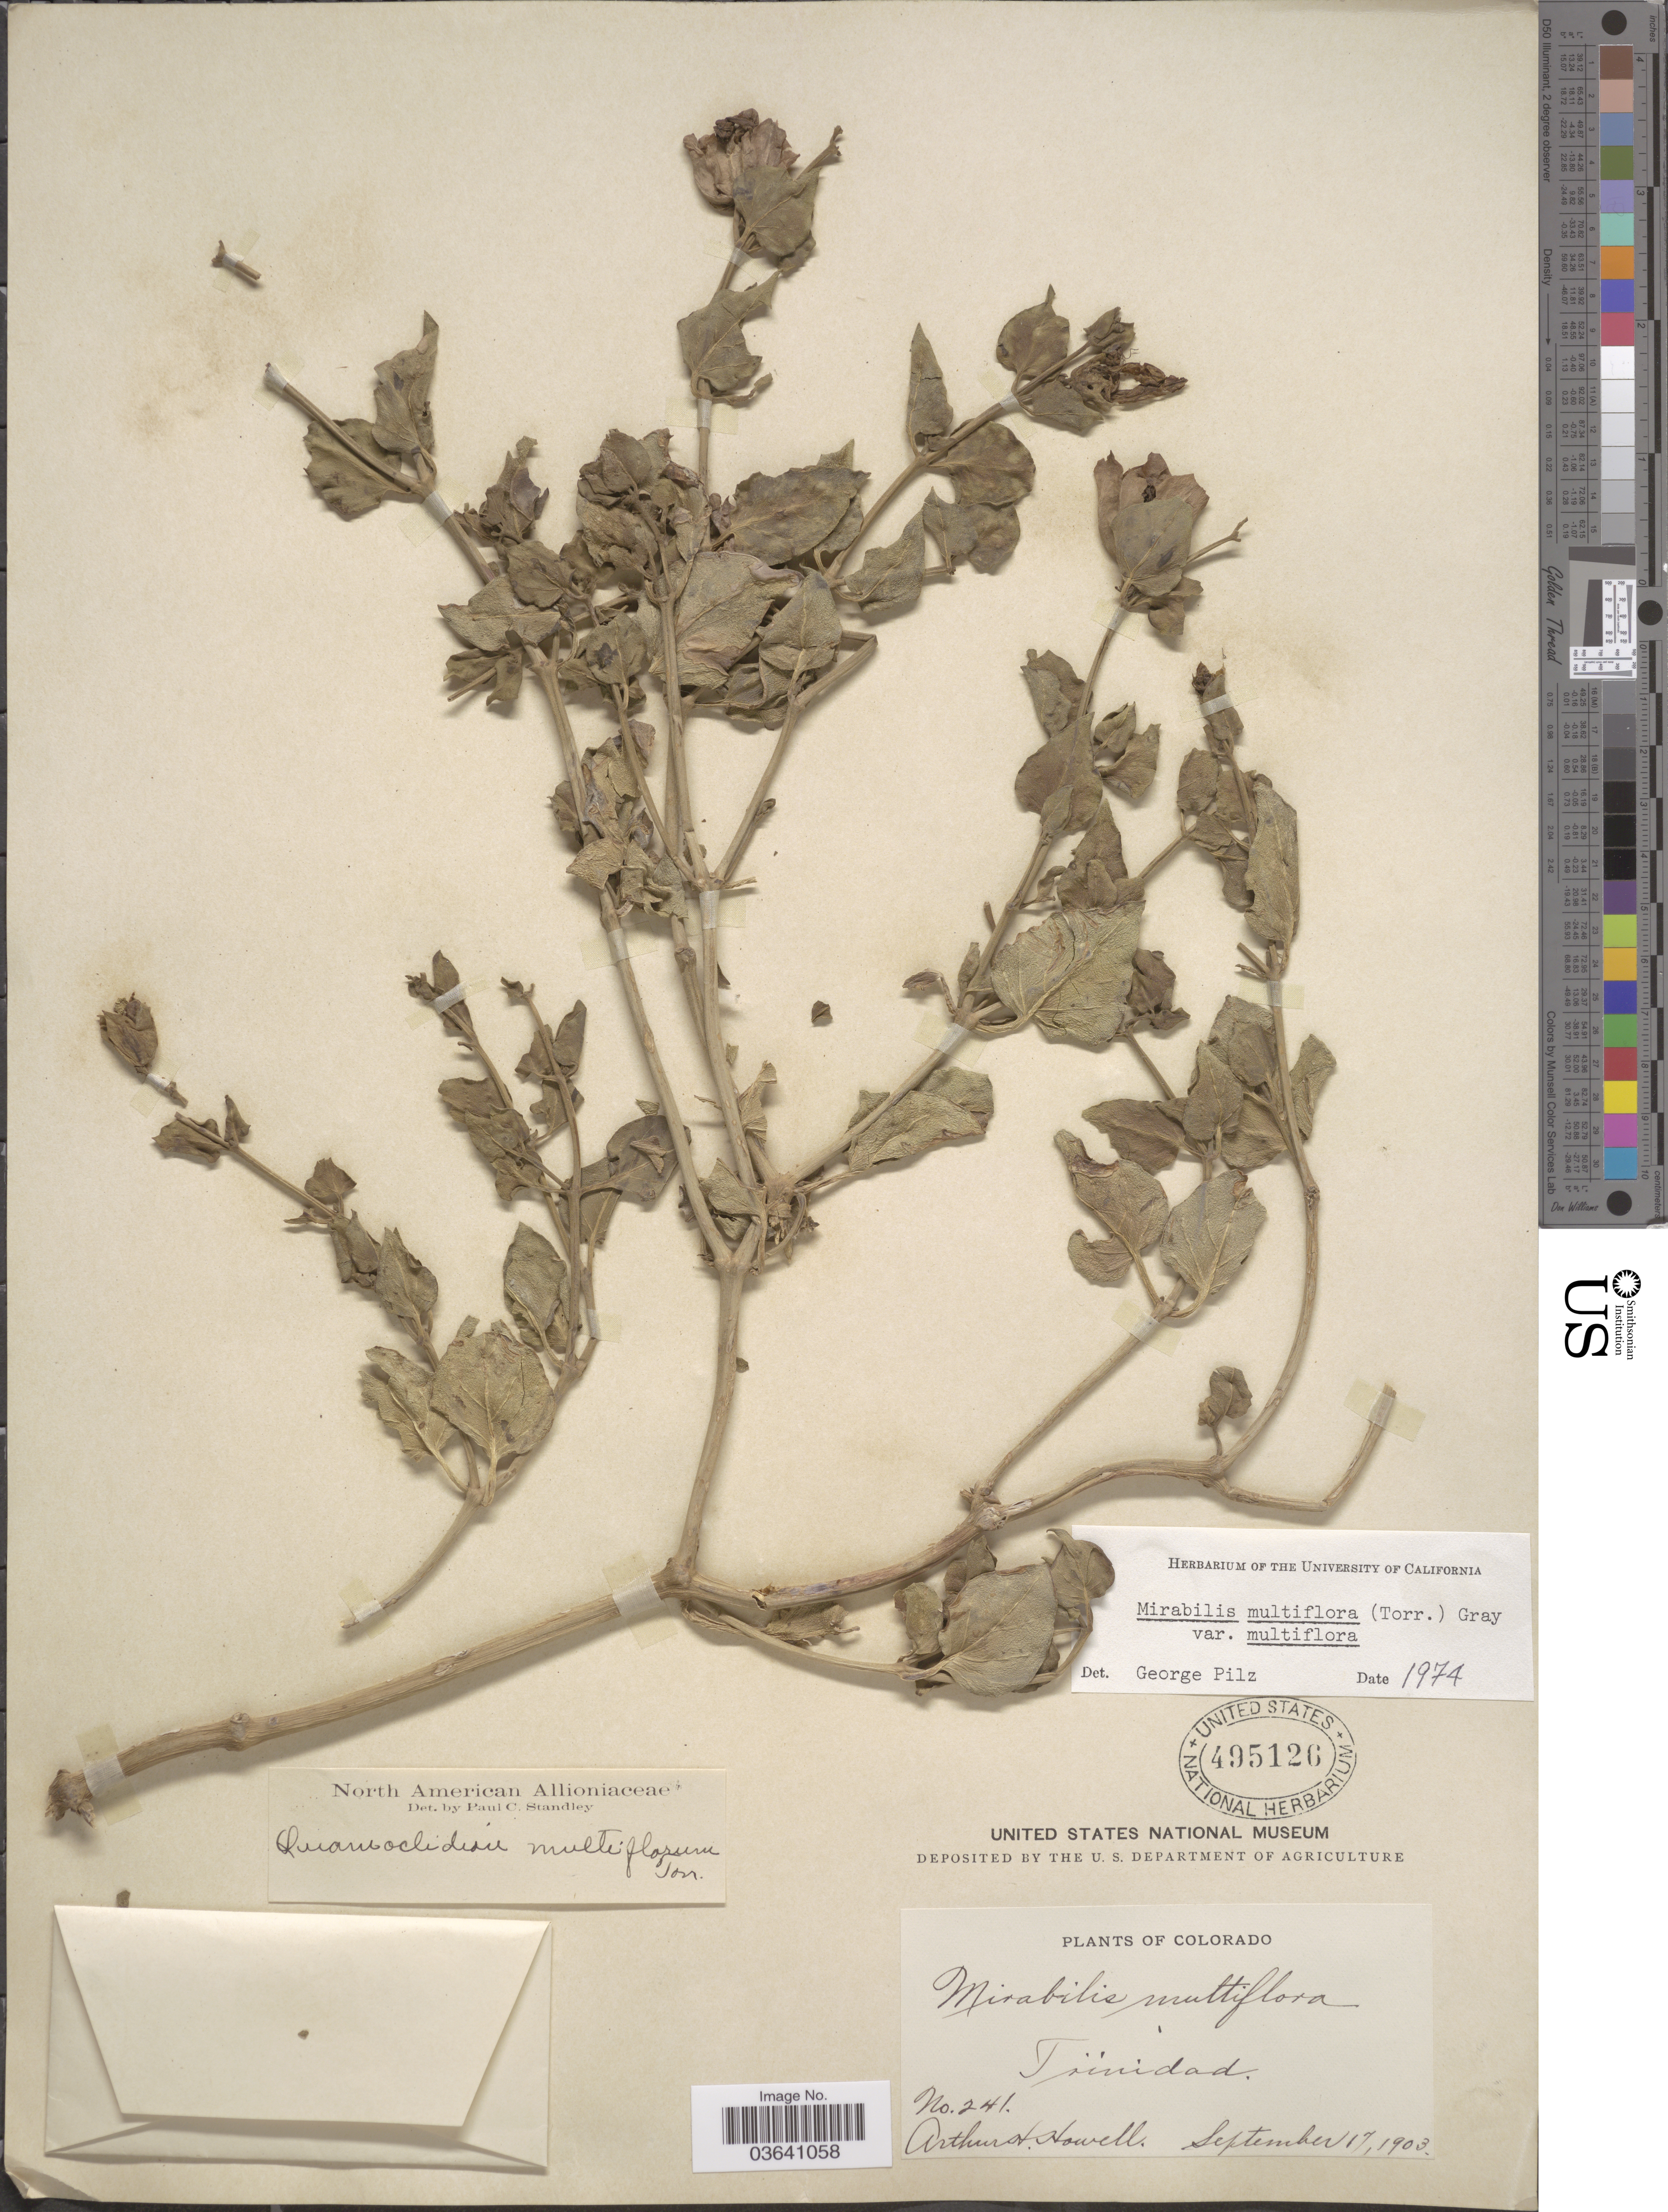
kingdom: Plantae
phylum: Tracheophyta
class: Magnoliopsida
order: Caryophyllales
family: Nyctaginaceae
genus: Mirabilis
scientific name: Mirabilis multiflora var. multiflora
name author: (Torr.) A. Gray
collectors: A. H. Howell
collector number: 241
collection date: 1903-09-17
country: United States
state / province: Colorado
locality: Trinidad.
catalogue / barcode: US 495126